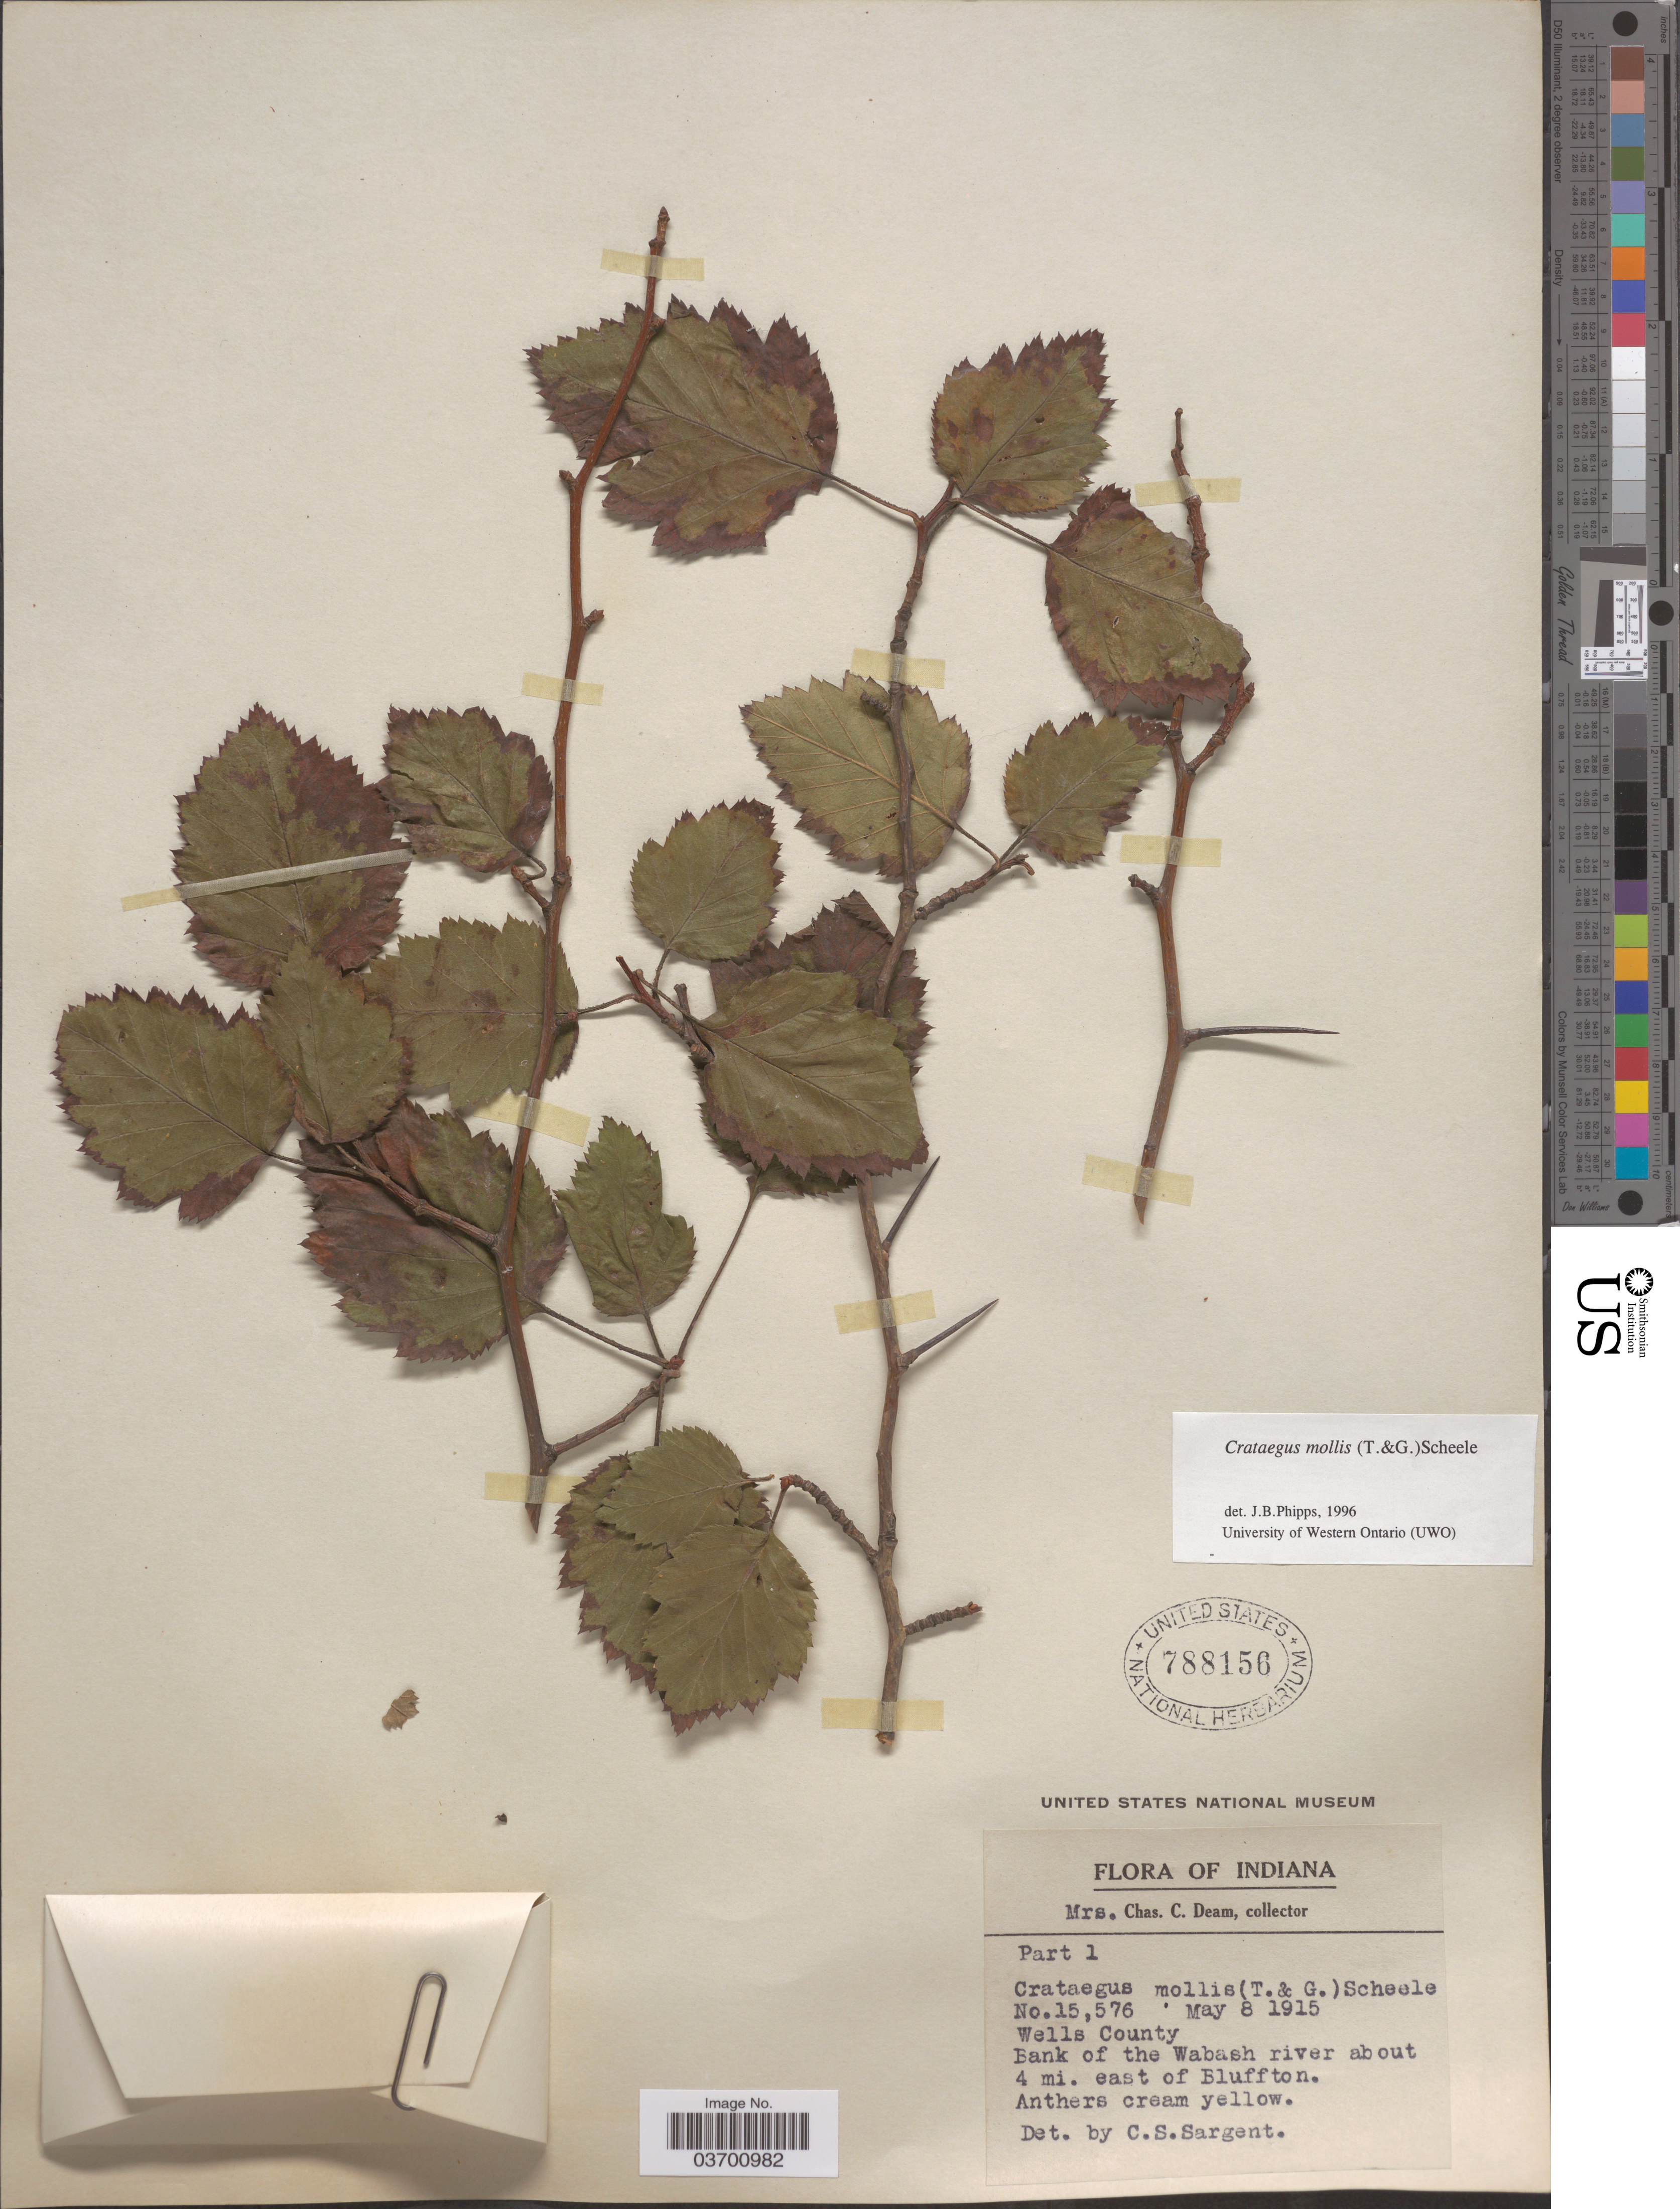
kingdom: Plantae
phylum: Tracheophyta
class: Magnoliopsida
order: Rosales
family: Rosaceae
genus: Crataegus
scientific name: Crataegus mollis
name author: (Torr. & A. Gray) Scheele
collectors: C. Deam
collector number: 15576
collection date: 1915-05-08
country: United States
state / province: Indiana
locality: Wells County. Bank of the Wabash river about 4 mi. east of Bluffton.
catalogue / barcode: US 788156